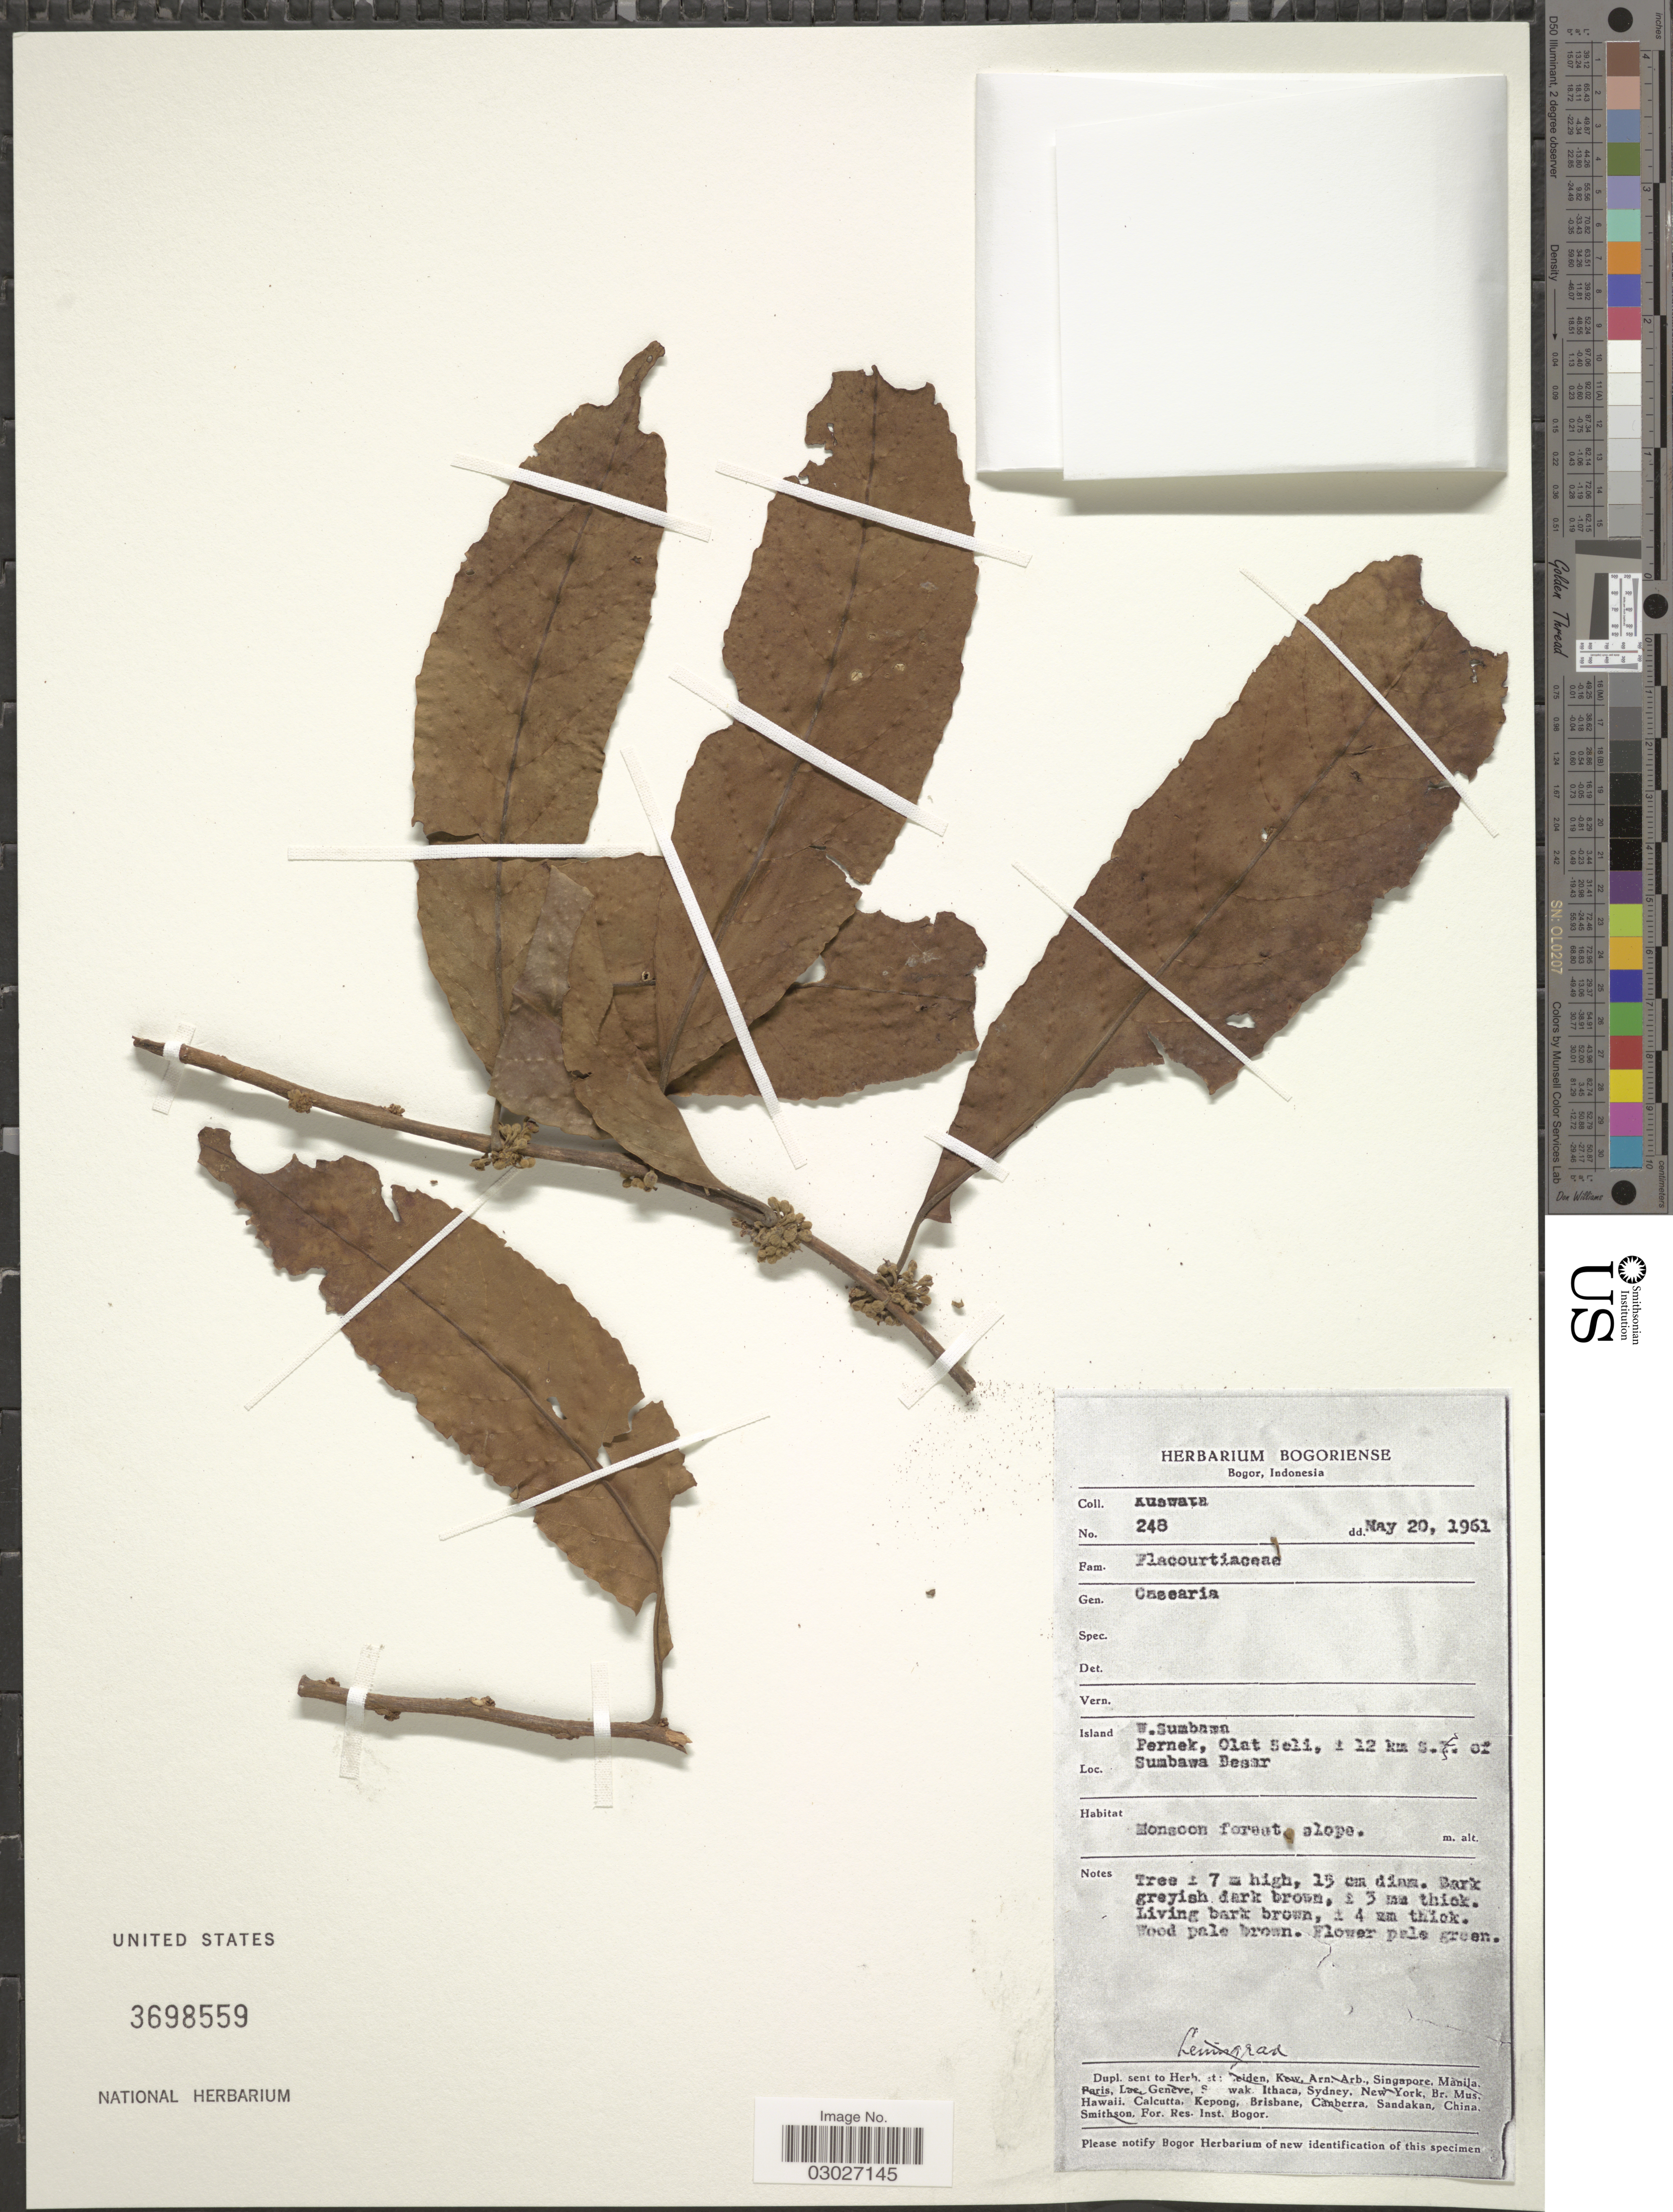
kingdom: Plantae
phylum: Tracheophyta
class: Magnoliopsida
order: Malpighiales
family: Salicaceae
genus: Casearia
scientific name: Casearia sp.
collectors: -. Kuswata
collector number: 248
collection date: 1961-05-20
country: Indonesia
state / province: Nusa Tenggara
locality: Island W. Sumbawa. Pernek, Olat Seli, ± 12 km S.E. of Sumbawa Besar. Monsoon forest slope.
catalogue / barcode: US 3698559